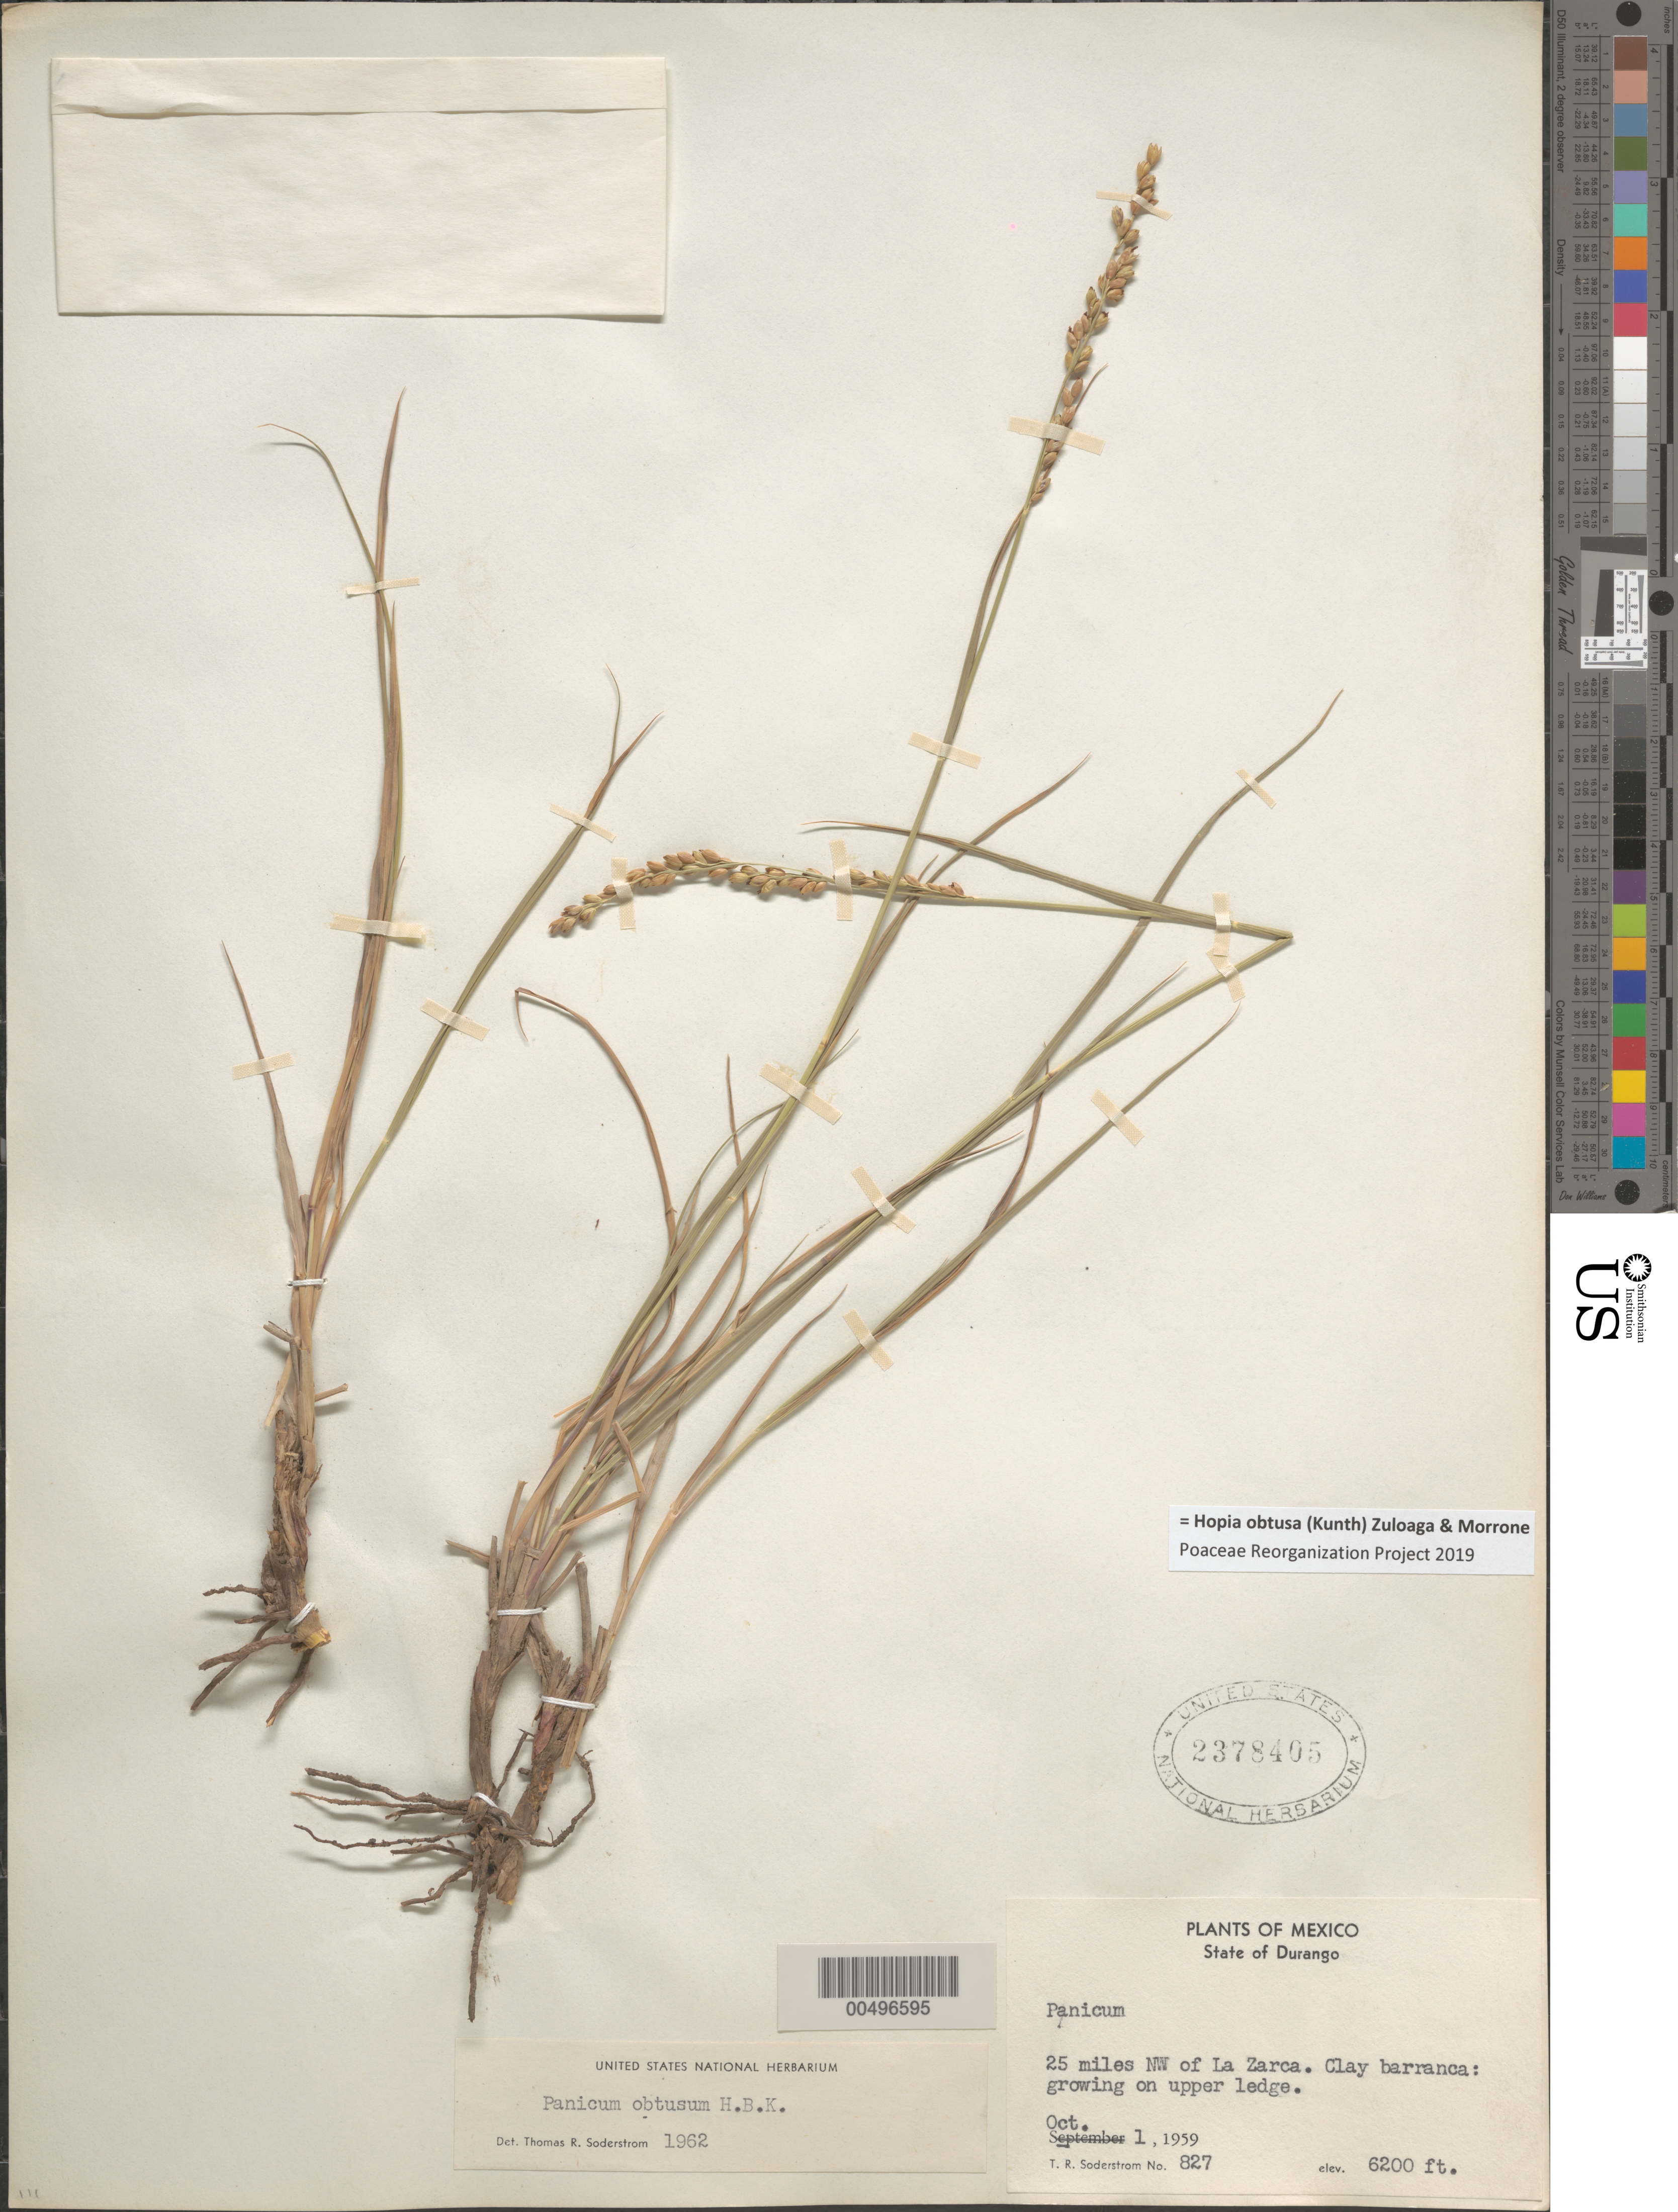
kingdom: Plantae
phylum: Tracheophyta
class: Liliopsida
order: Poales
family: Poaceae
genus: Panicum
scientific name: Panicum obtusum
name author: Kunth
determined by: Soderstrom, T. R.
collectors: T. R. Soderstrom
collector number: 827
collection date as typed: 1 Oct 1959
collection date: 1959-10-01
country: Mexico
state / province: Durango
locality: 25 mi NW of La Zarca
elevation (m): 1890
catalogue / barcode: US 2378405